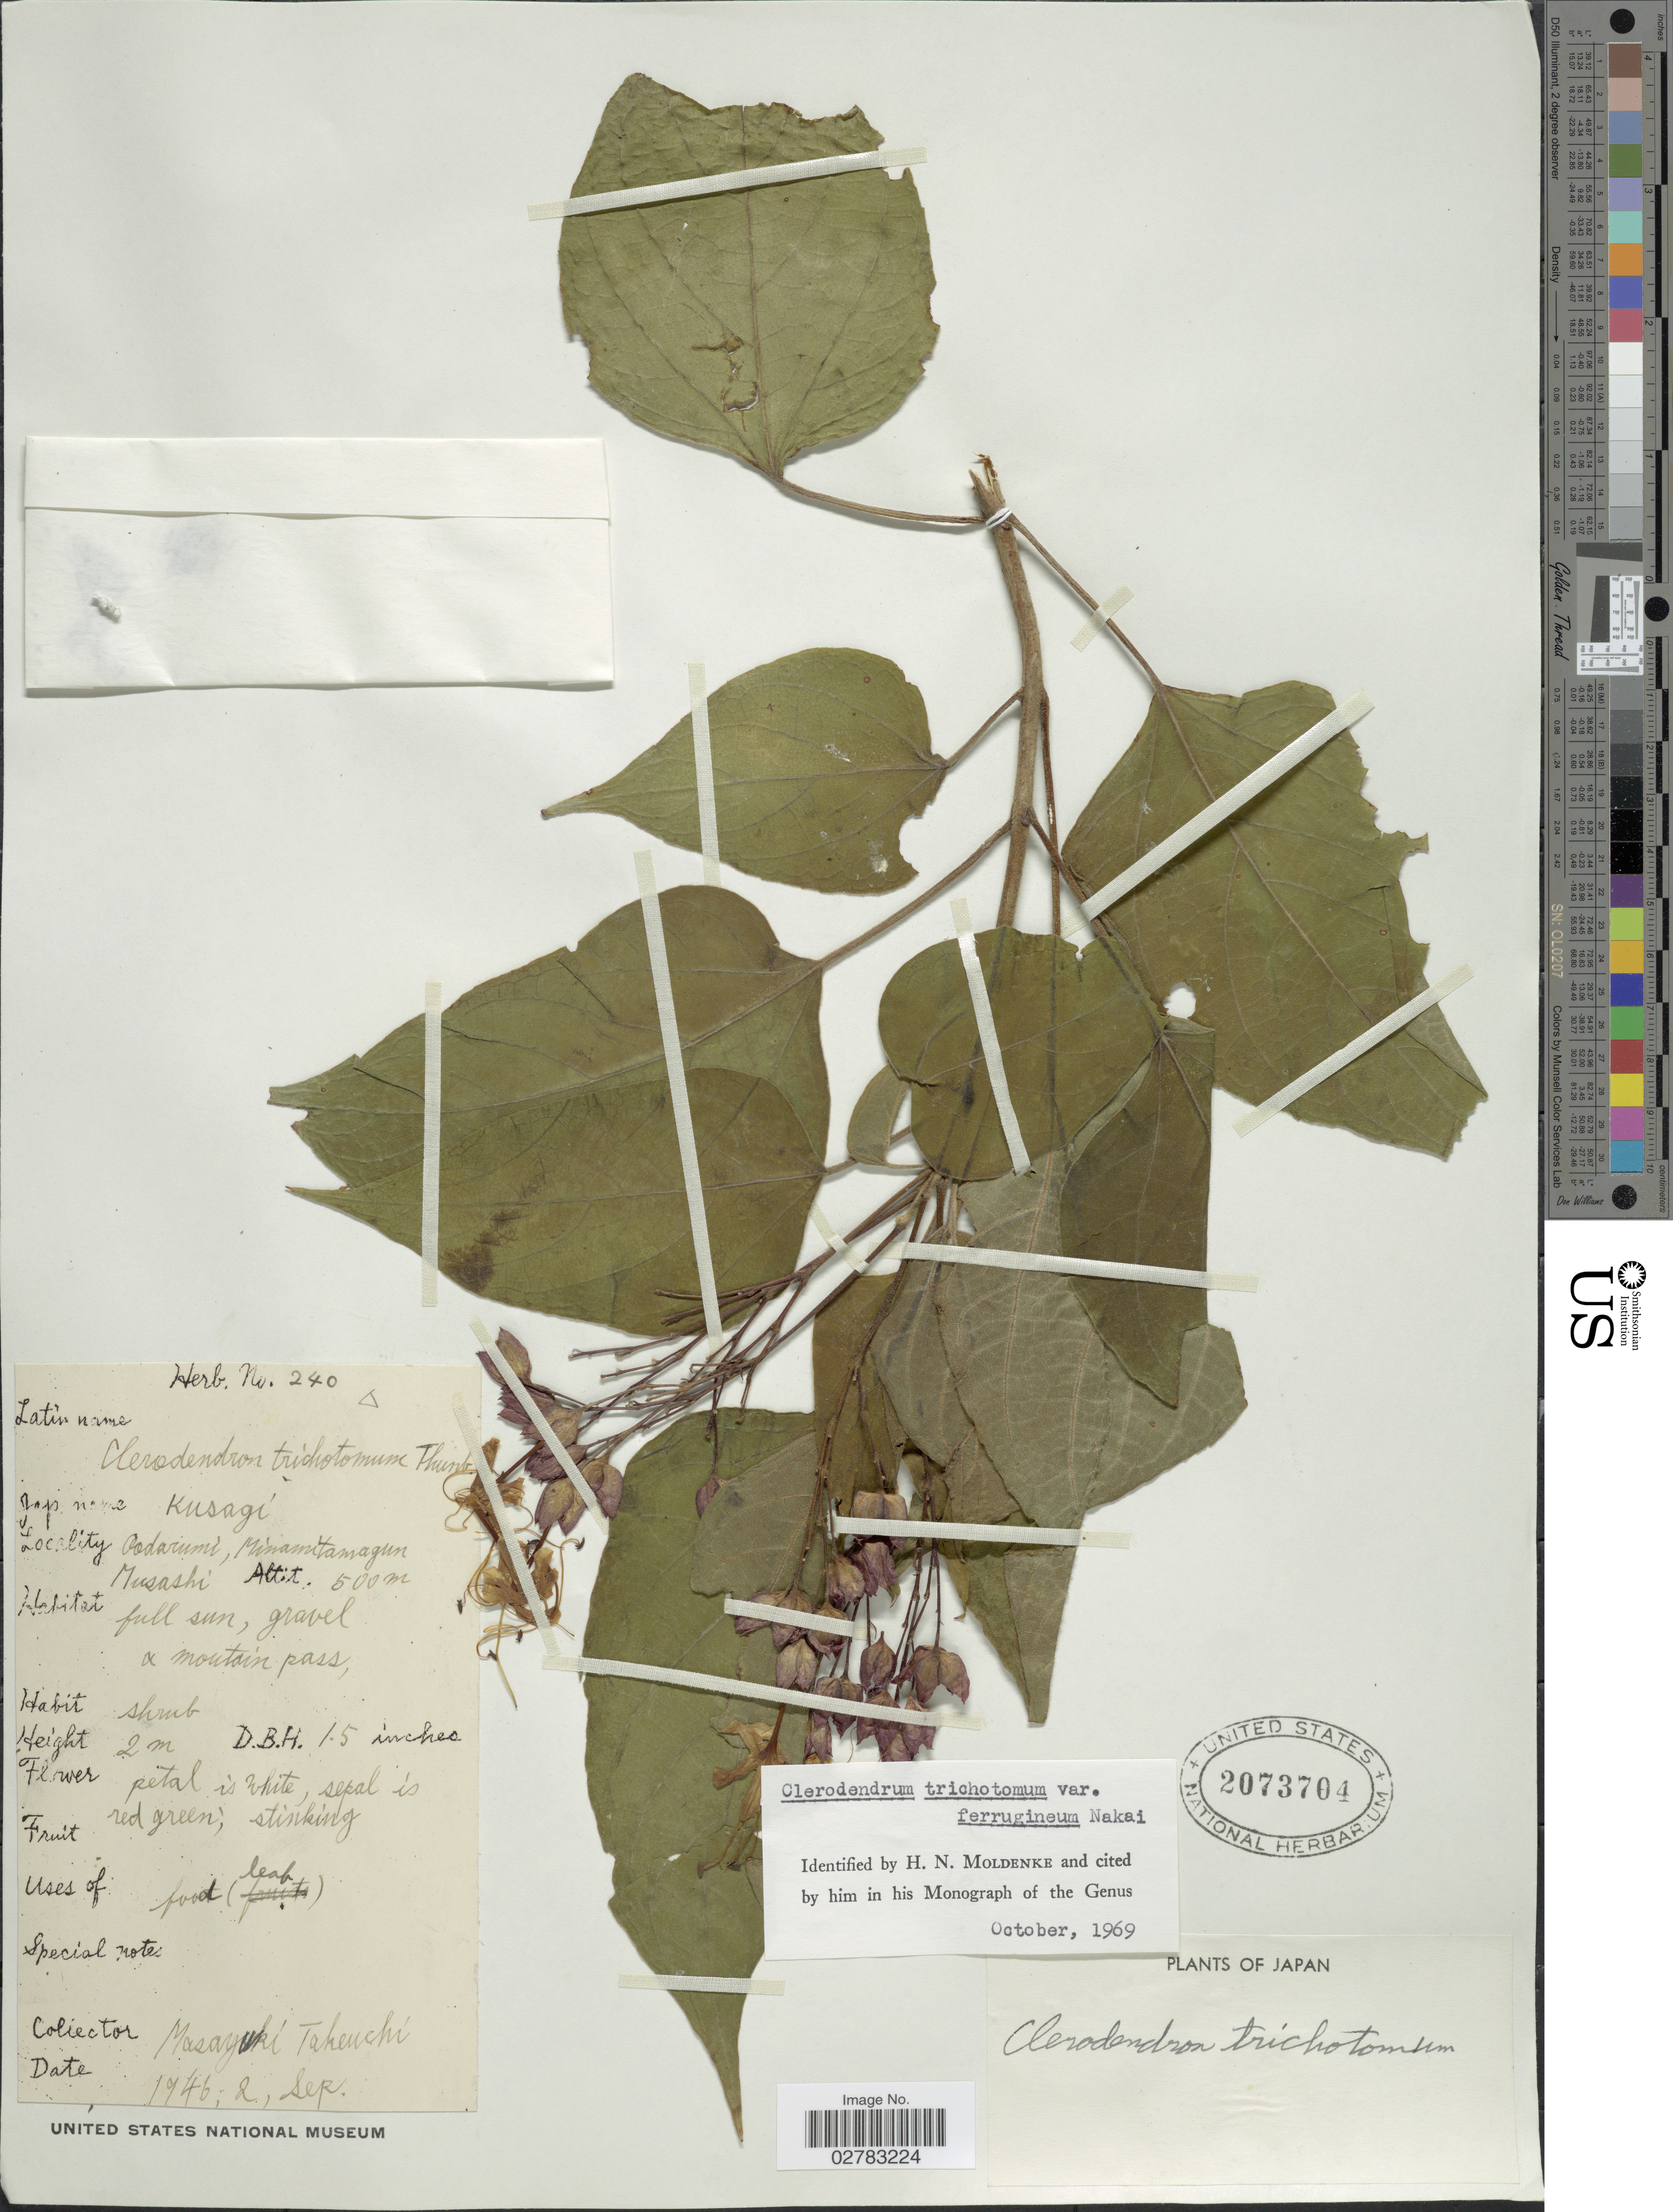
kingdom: Plantae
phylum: Tracheophyta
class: Magnoliopsida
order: Lamiales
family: Lamiaceae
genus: Clerodendrum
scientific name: Clerodendrum trichotomum var. ferrugineum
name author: Nakai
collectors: M. Takeuchi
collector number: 240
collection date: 1946-09-02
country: Japan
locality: Podarumi, Minamitamagun, Musashi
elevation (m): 500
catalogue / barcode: US 2073704